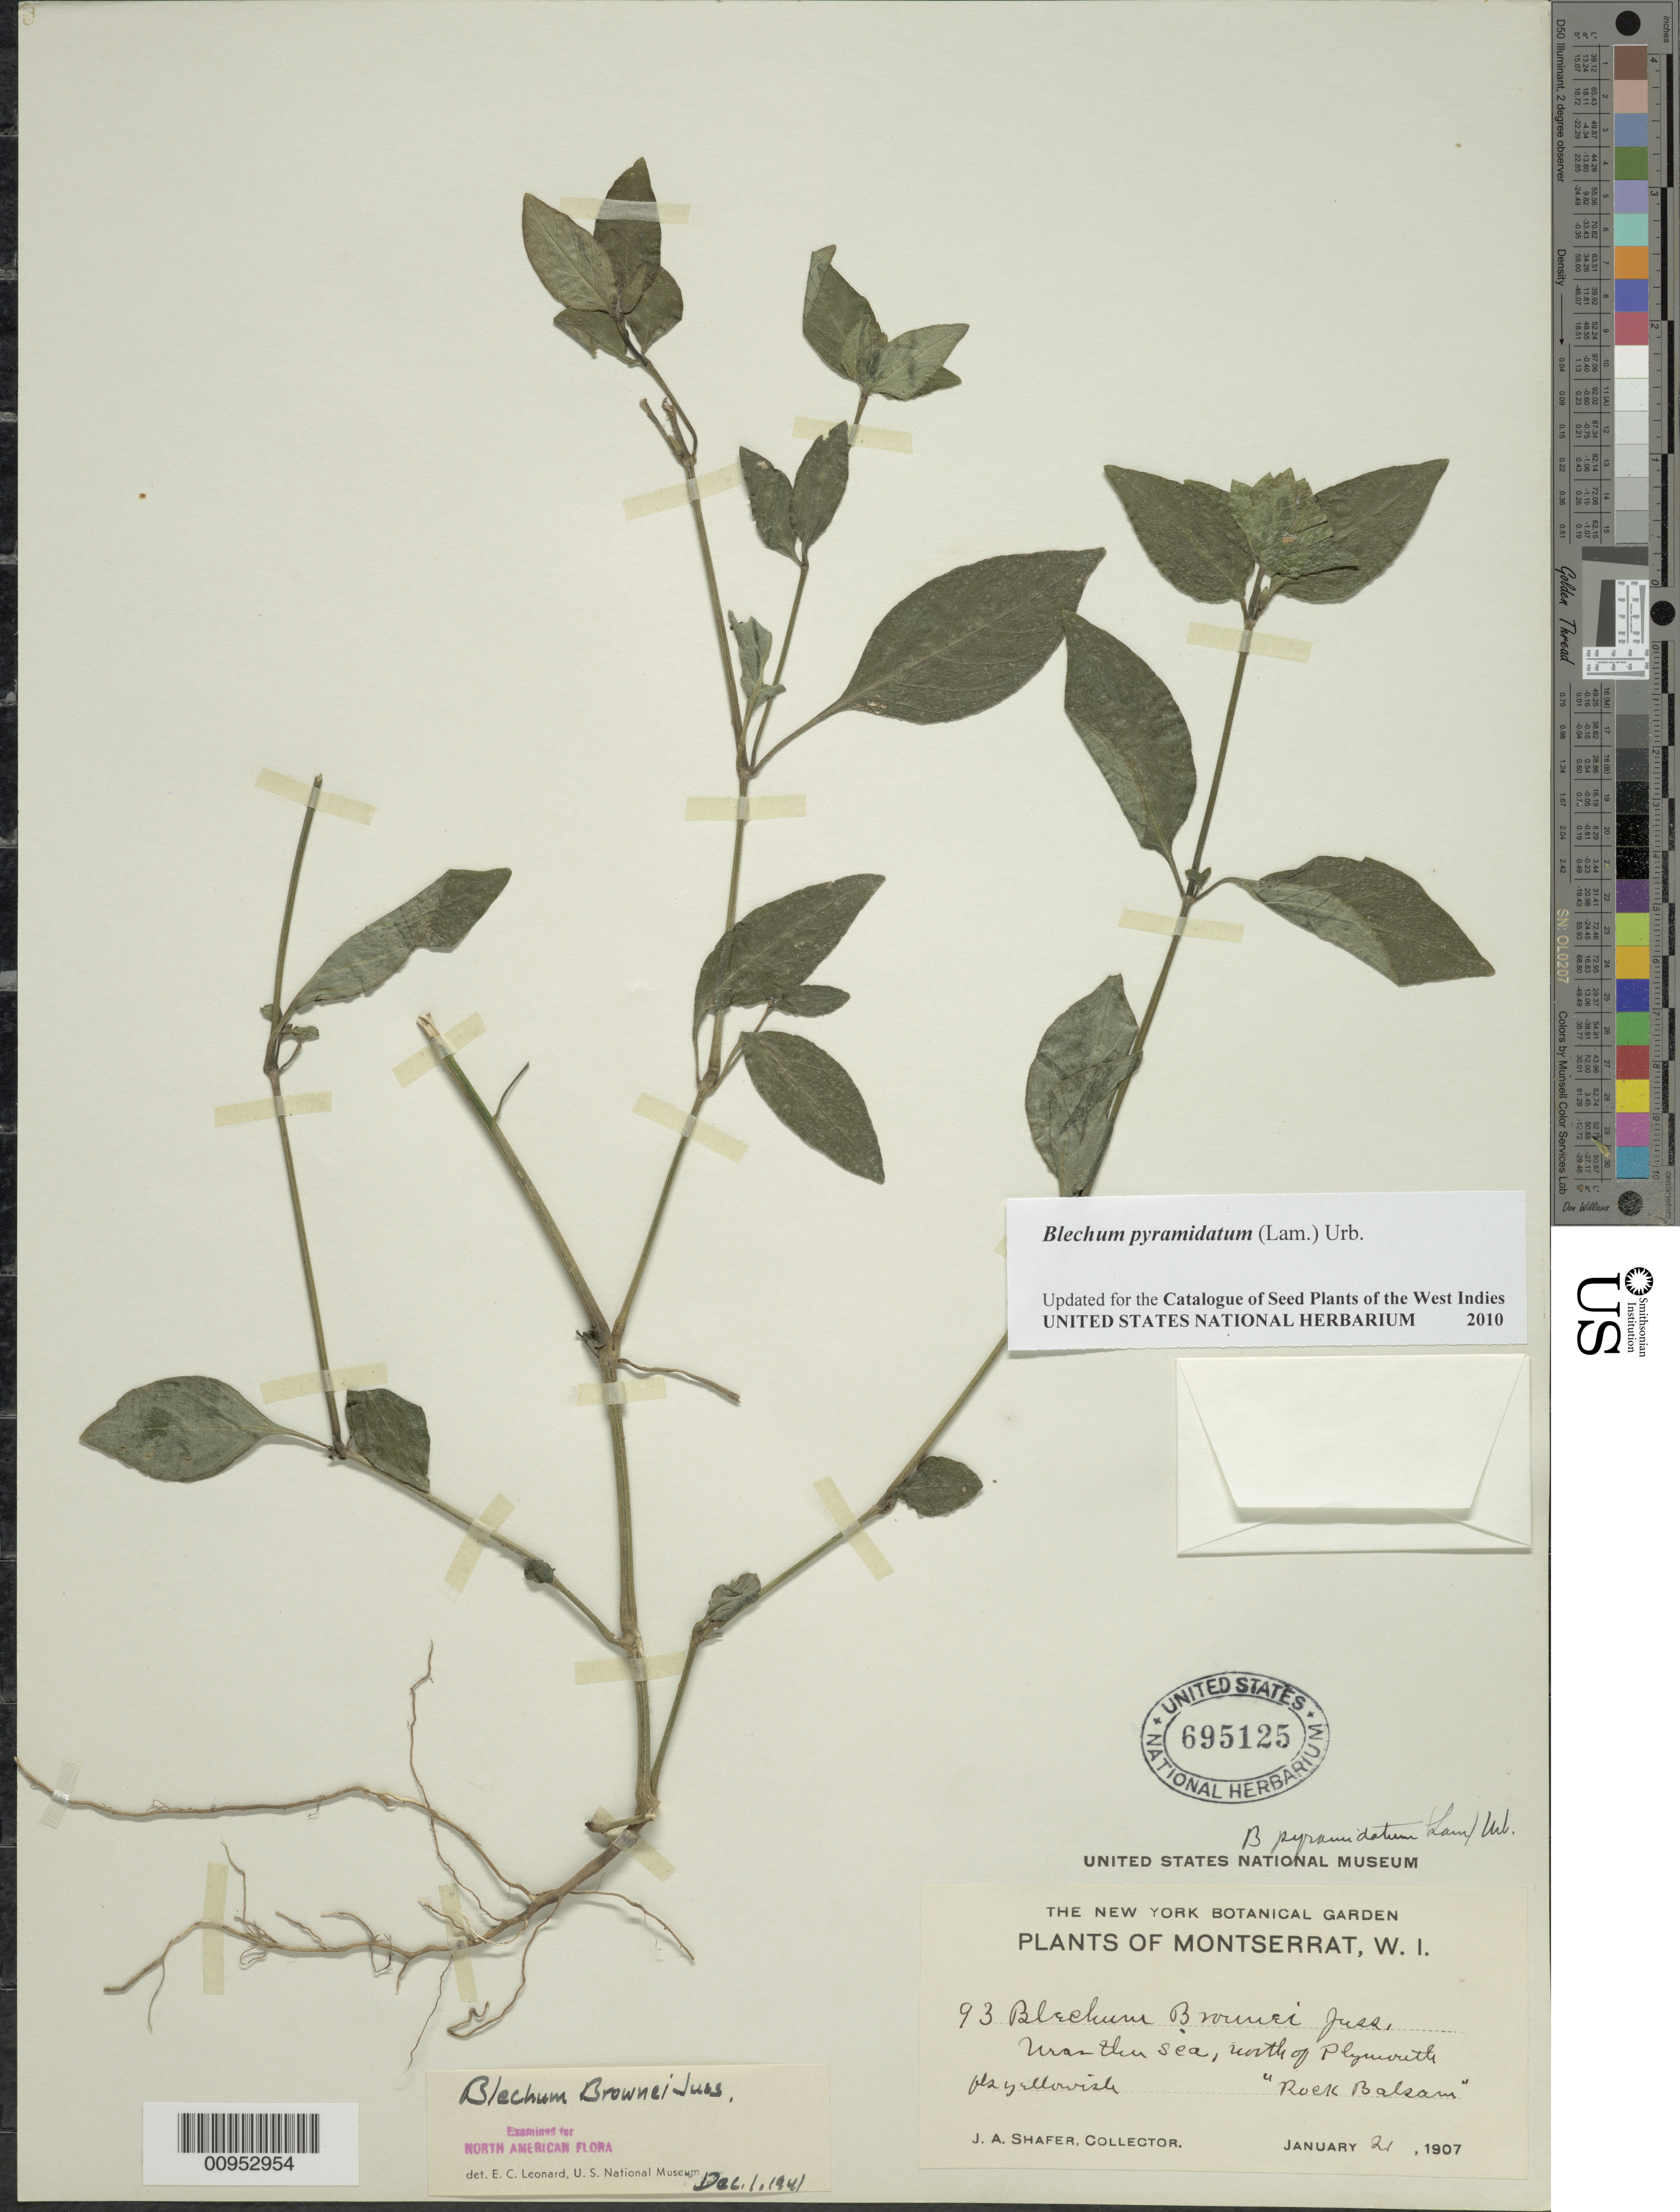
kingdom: Plantae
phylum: Tracheophyta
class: Magnoliopsida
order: Lamiales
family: Acanthaceae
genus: Blechum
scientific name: Blechum pyramidatum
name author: (Lam.) Urb.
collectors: J. A. Shafer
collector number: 93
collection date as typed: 21 Jan 1907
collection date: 1907-01-21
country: Montserrat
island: Montserrat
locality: North of Plymouth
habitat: Near the sea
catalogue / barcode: US 695125-2